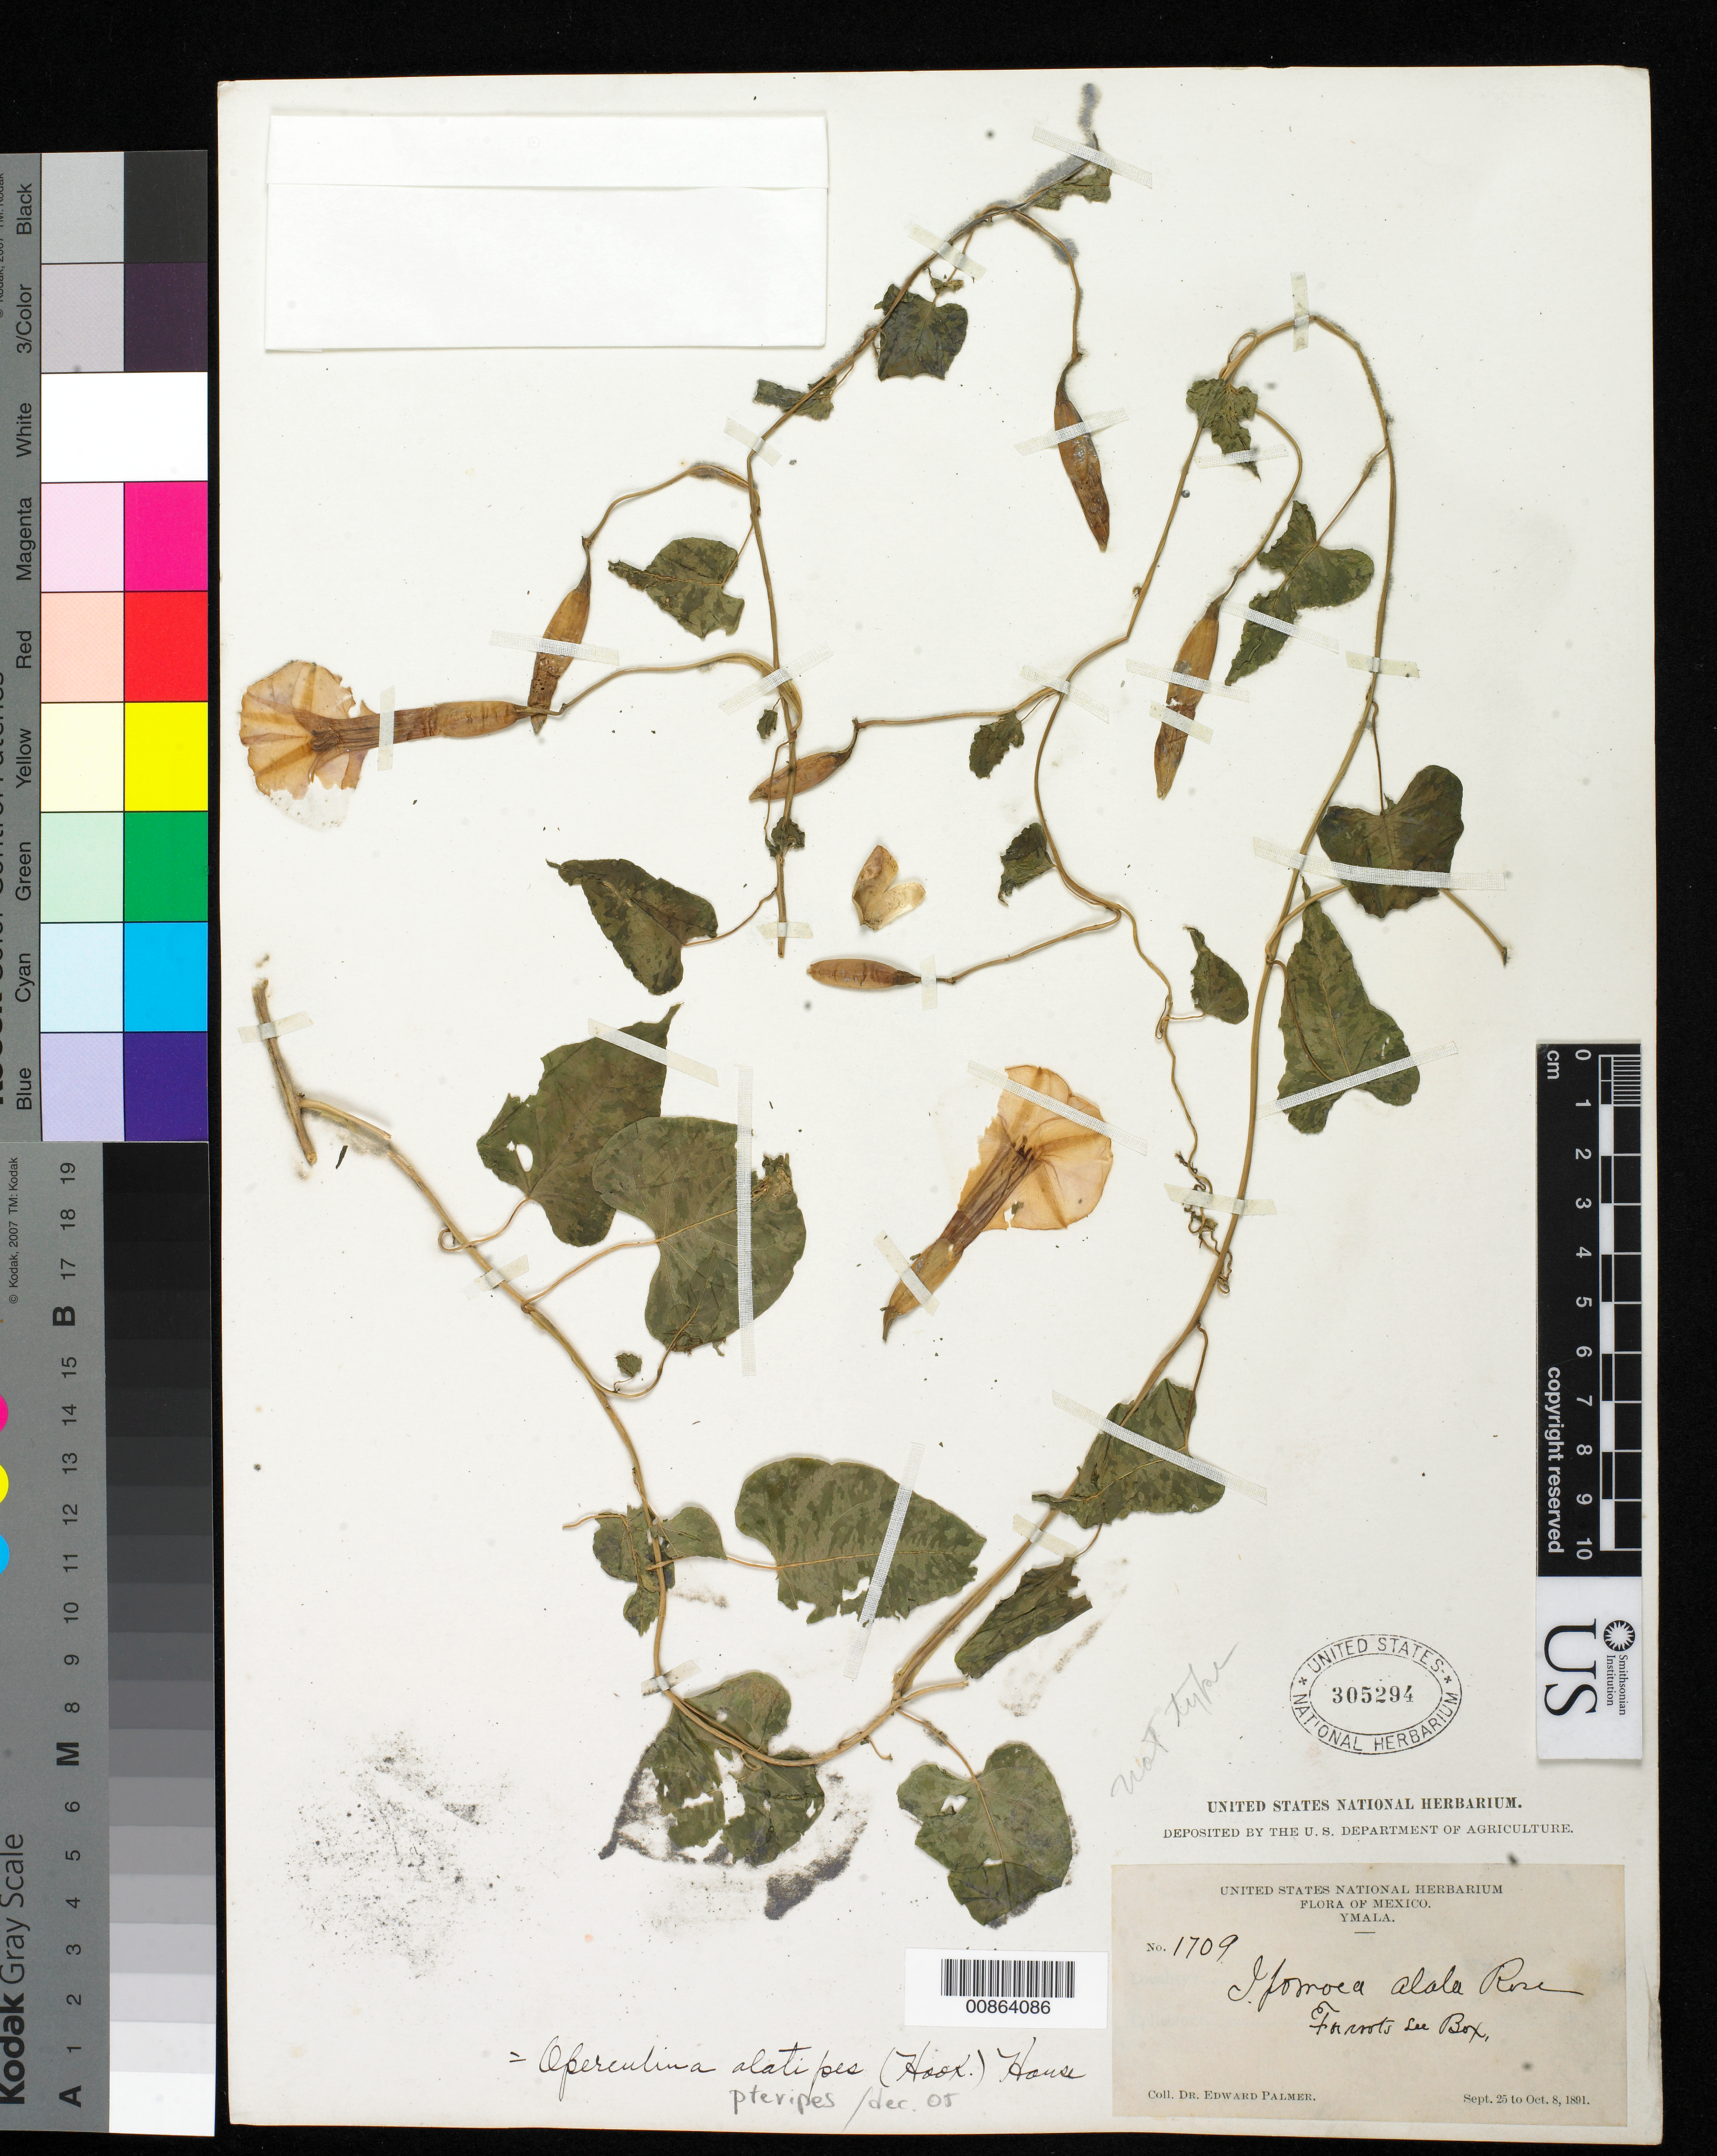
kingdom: Plantae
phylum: Tracheophyta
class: Magnoliopsida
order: Solanales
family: Convolvulaceae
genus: Operculina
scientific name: Operculina pteripes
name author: (G. Don) O'Donell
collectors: E. Palmer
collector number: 1709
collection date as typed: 25 Sep 1891 to 08 Oct 1891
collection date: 1891-09-25/1891-10-08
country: Mexico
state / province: Sinaloa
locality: Ymala, Sinaloa.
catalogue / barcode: US 305294